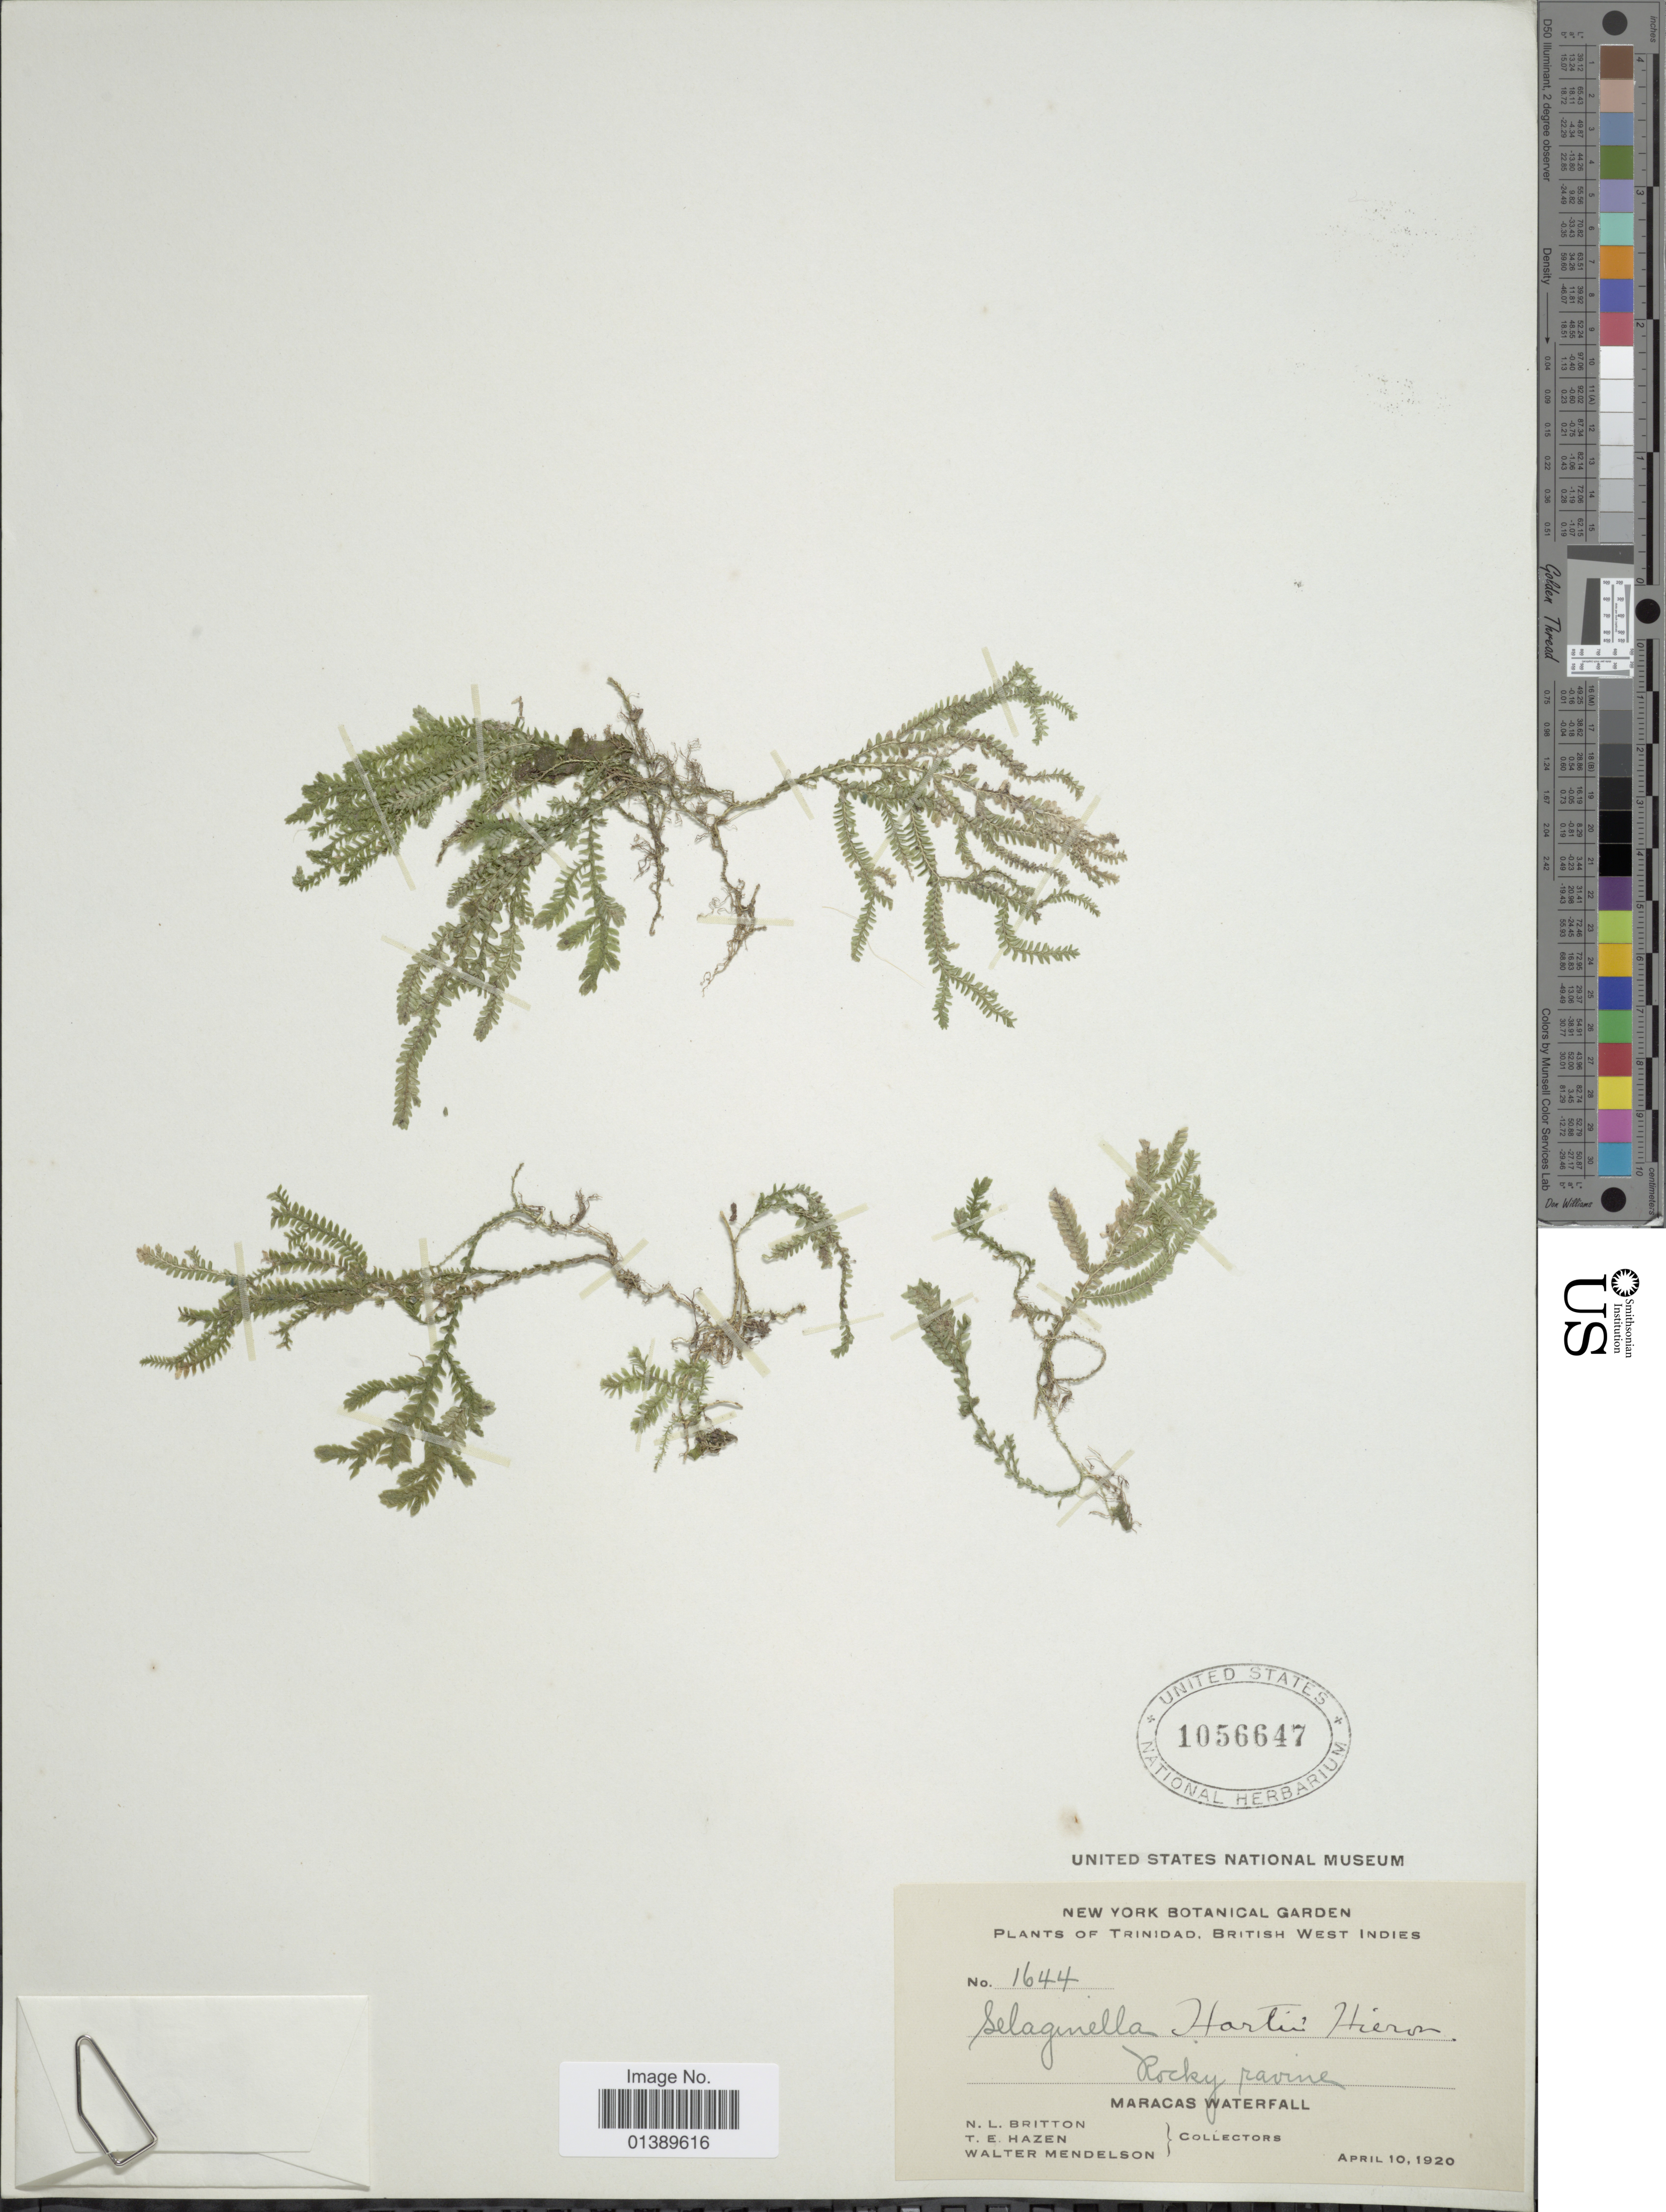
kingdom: Plantae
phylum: Tracheophyta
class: Lycopodiopsida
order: Selaginellales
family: Selaginellaceae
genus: Selaginella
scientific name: Selaginella hartii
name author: Hieron.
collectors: N. Britton, T. E. Hazen & W. Mendelson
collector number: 1644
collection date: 1920-04-10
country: Trinidad and Tobago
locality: Trinidad, British West Indies, Maracas Waterfall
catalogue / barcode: US 1056647